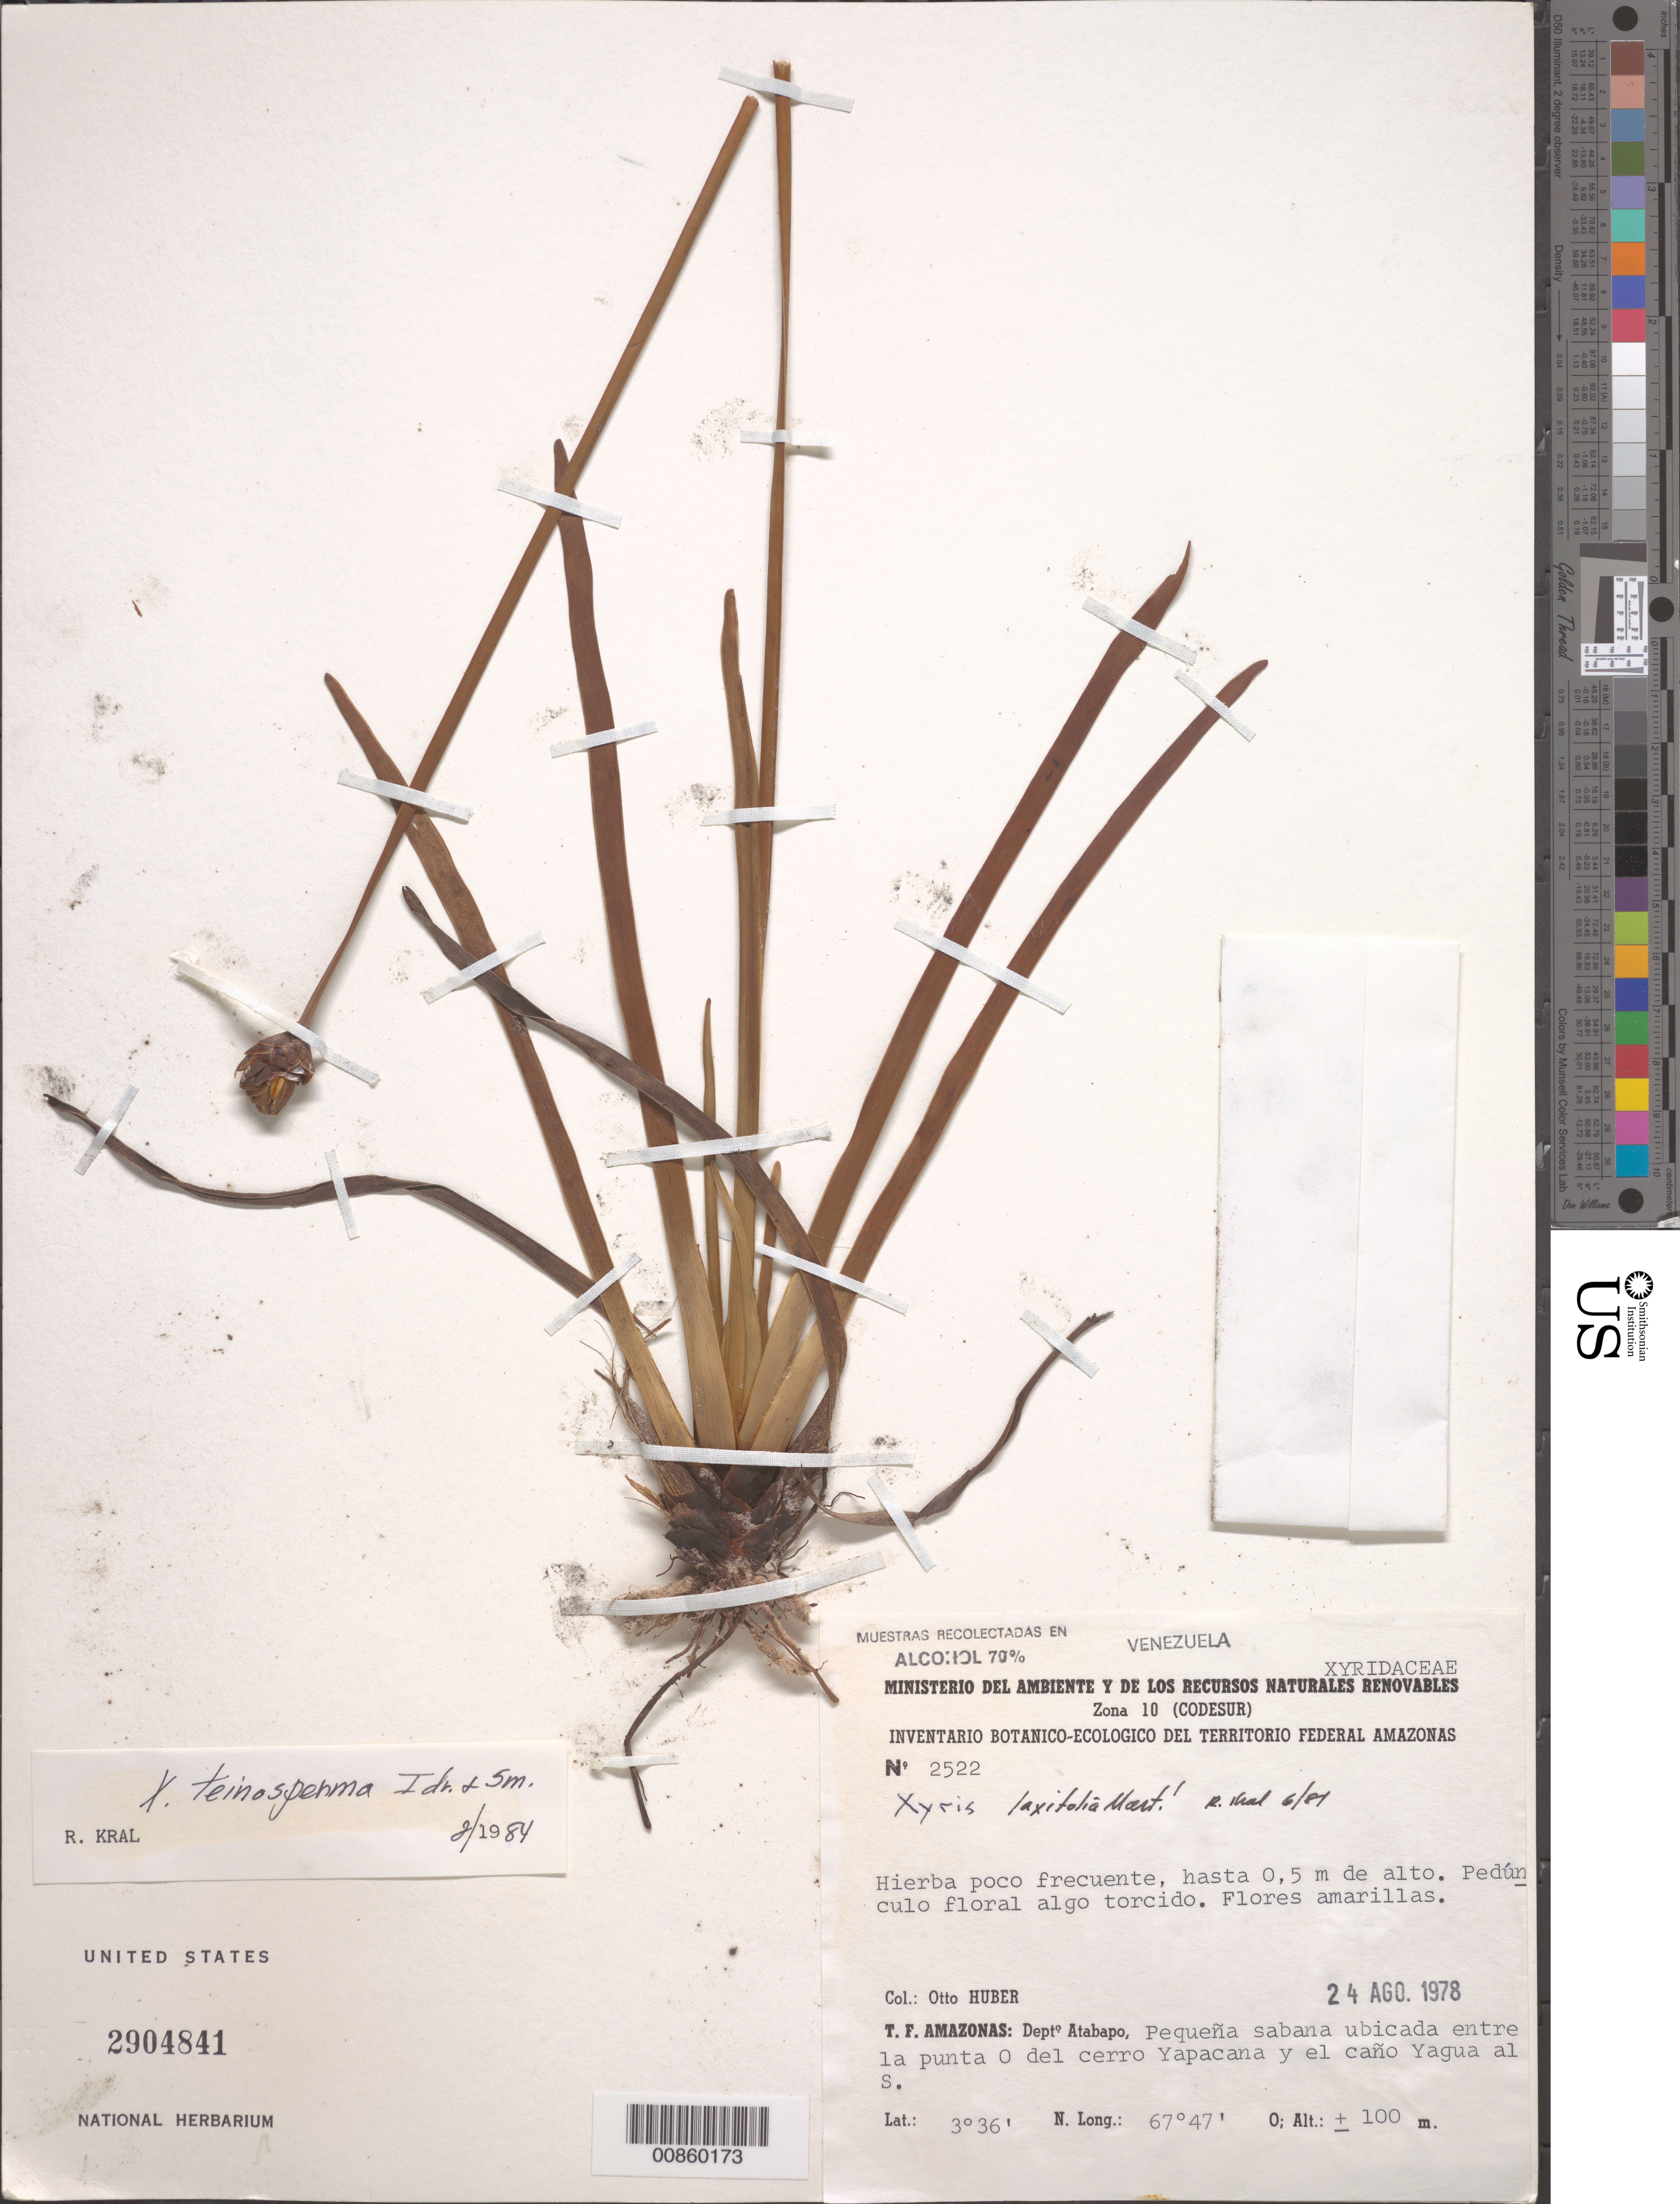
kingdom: Plantae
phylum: Tracheophyta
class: Liliopsida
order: Poales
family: Xyridaceae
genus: Xyris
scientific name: Xyris teinosperma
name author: Idrobo & L.B. Sm.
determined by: Kral, Robert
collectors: O. Huber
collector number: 2522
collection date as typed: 24-Aug-78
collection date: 1978-08-24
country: Venezuela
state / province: Amazonas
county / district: Atabapo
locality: Cerro Yapacána, entre la punta O y el caño Yagua al S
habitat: Small savanna.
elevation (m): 100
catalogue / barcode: US 2904841